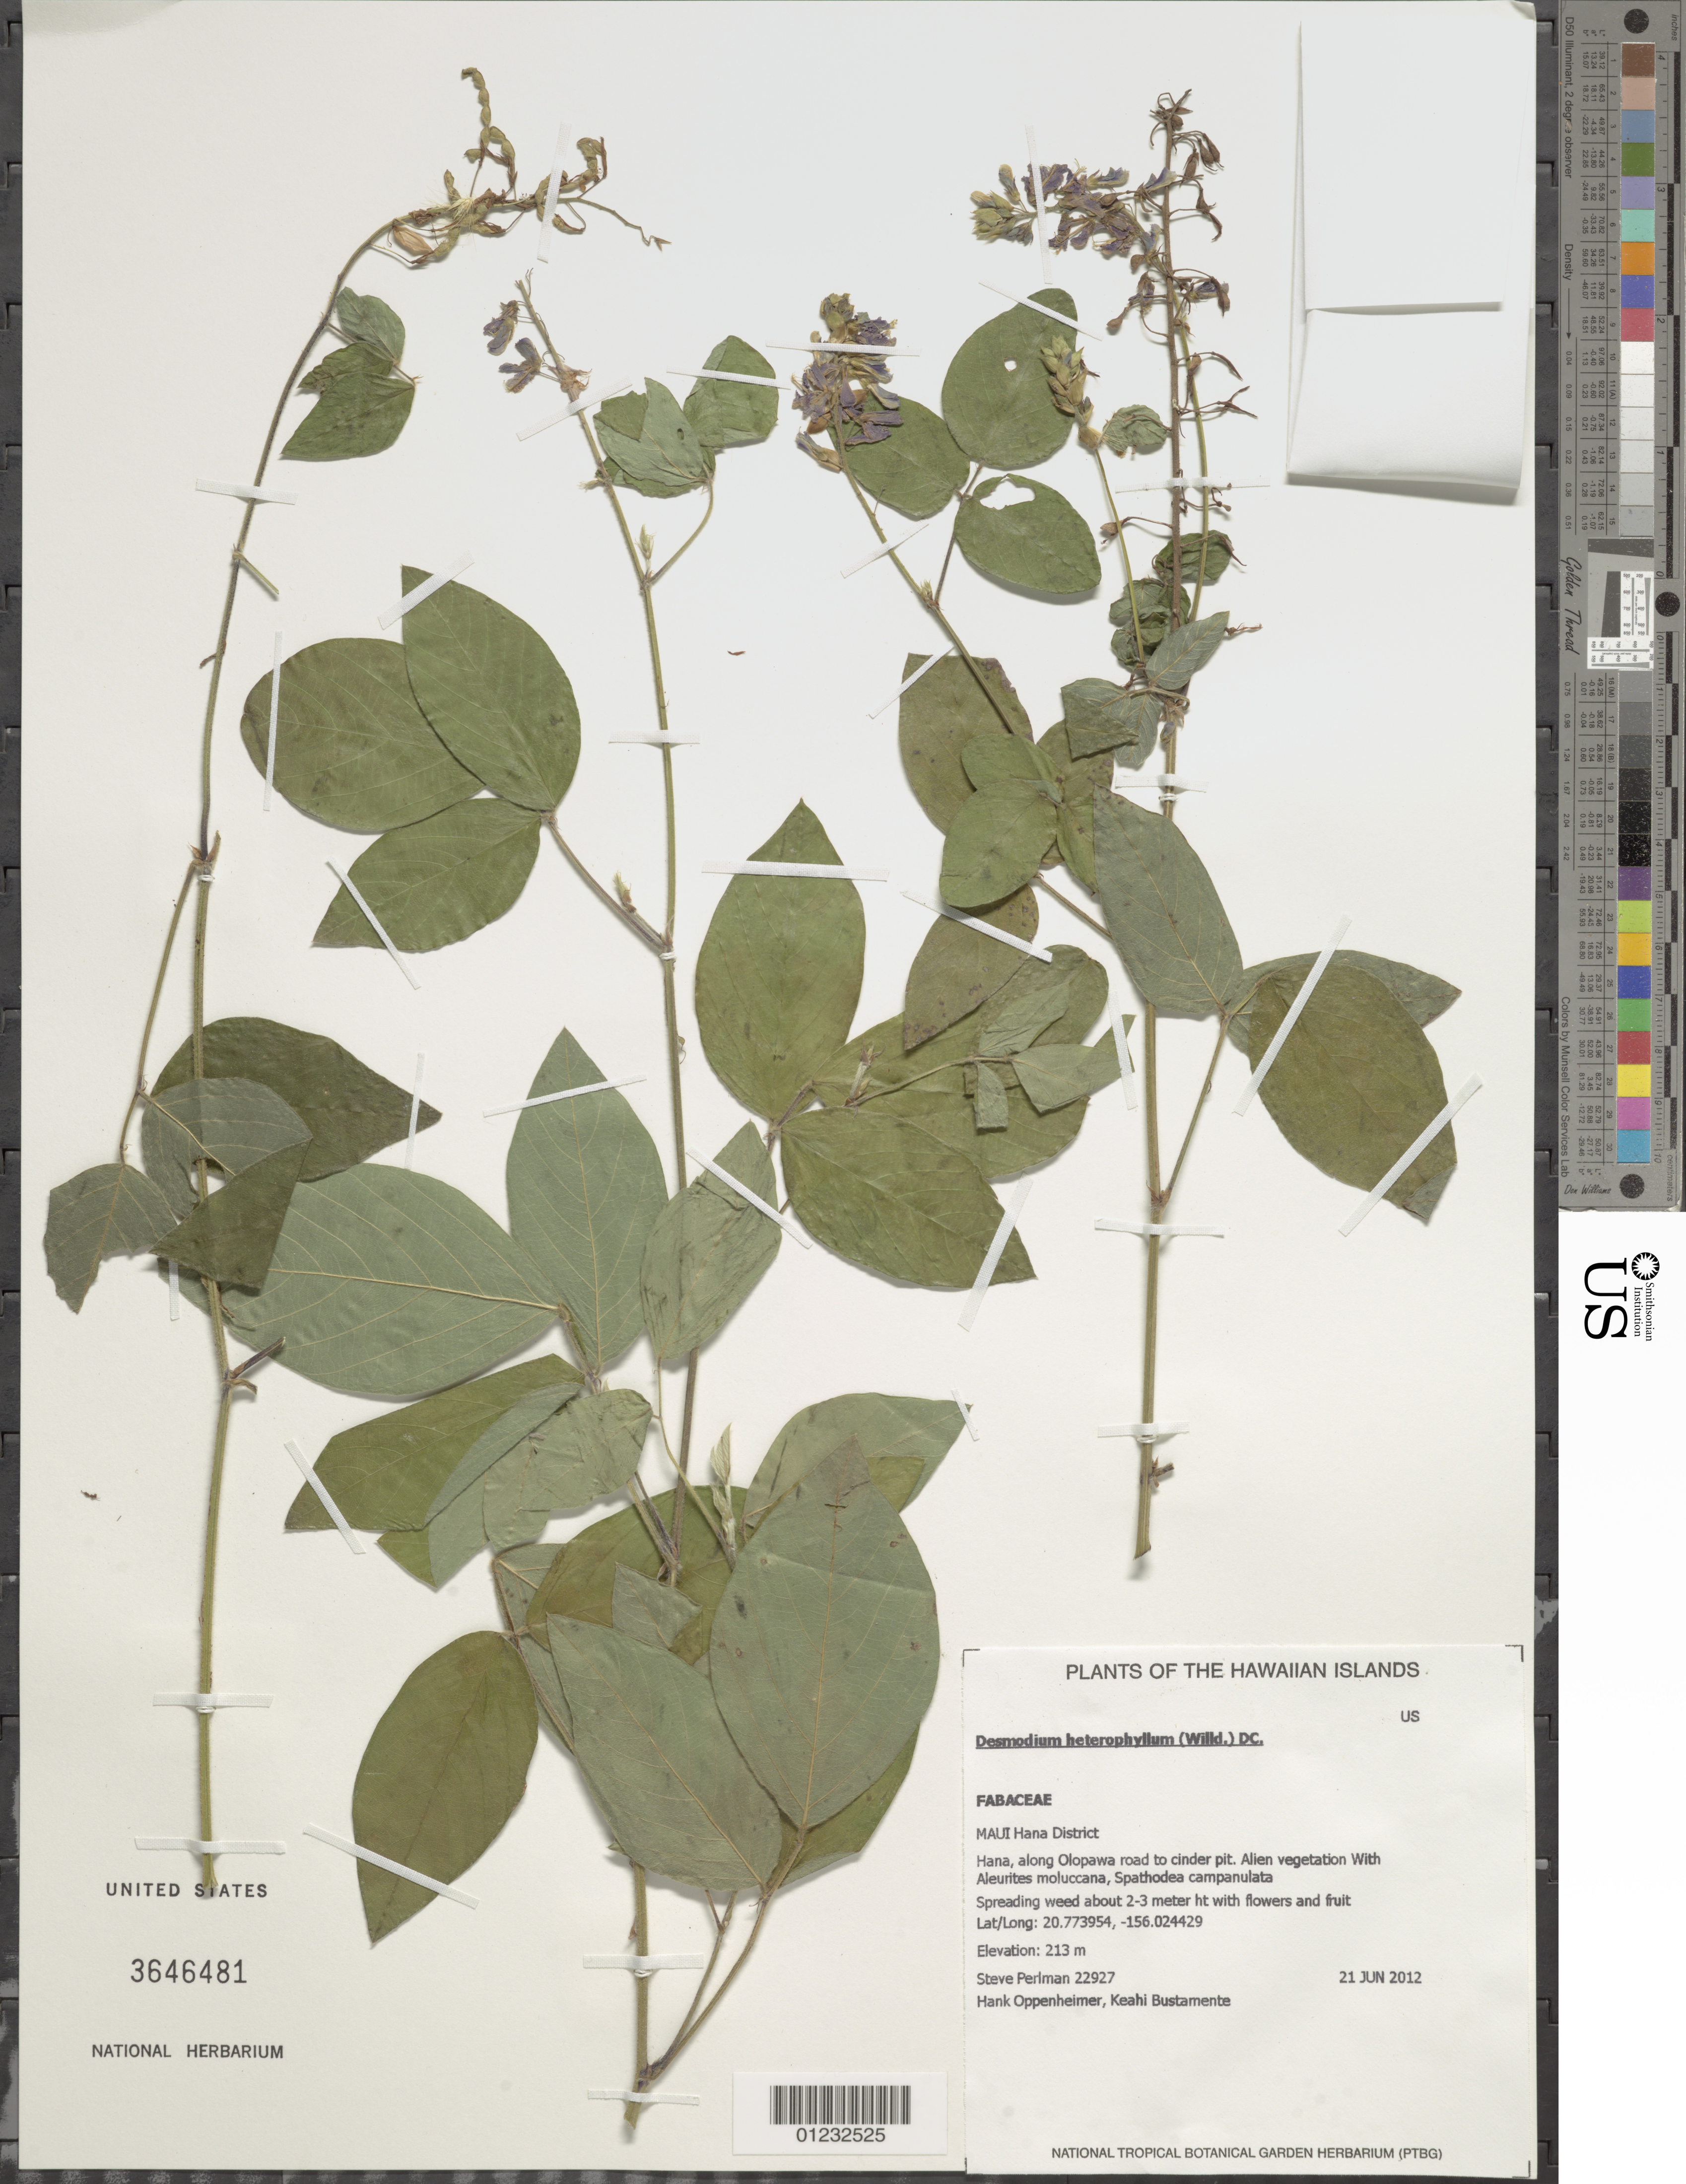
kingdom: Plantae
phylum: Tracheophyta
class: Magnoliopsida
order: Fabales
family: Fabaceae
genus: Grona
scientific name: Grona heterophylla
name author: (Willd.) H. Ohashi & K. Ohashi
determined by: Wagner, W. L., (BOT), Smithsonian Institution - National Museum of Natural History (UNITED STATES)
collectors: S. P. Perlman, H. L. Oppenheimer & K. M. Bustamente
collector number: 22927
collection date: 2012-06-21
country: United States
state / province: Hawaii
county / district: Maui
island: Maui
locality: Hamakua District, Hana, along Olopawa road to cinder pit.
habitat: Alien vegetation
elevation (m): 213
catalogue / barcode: US 3646481